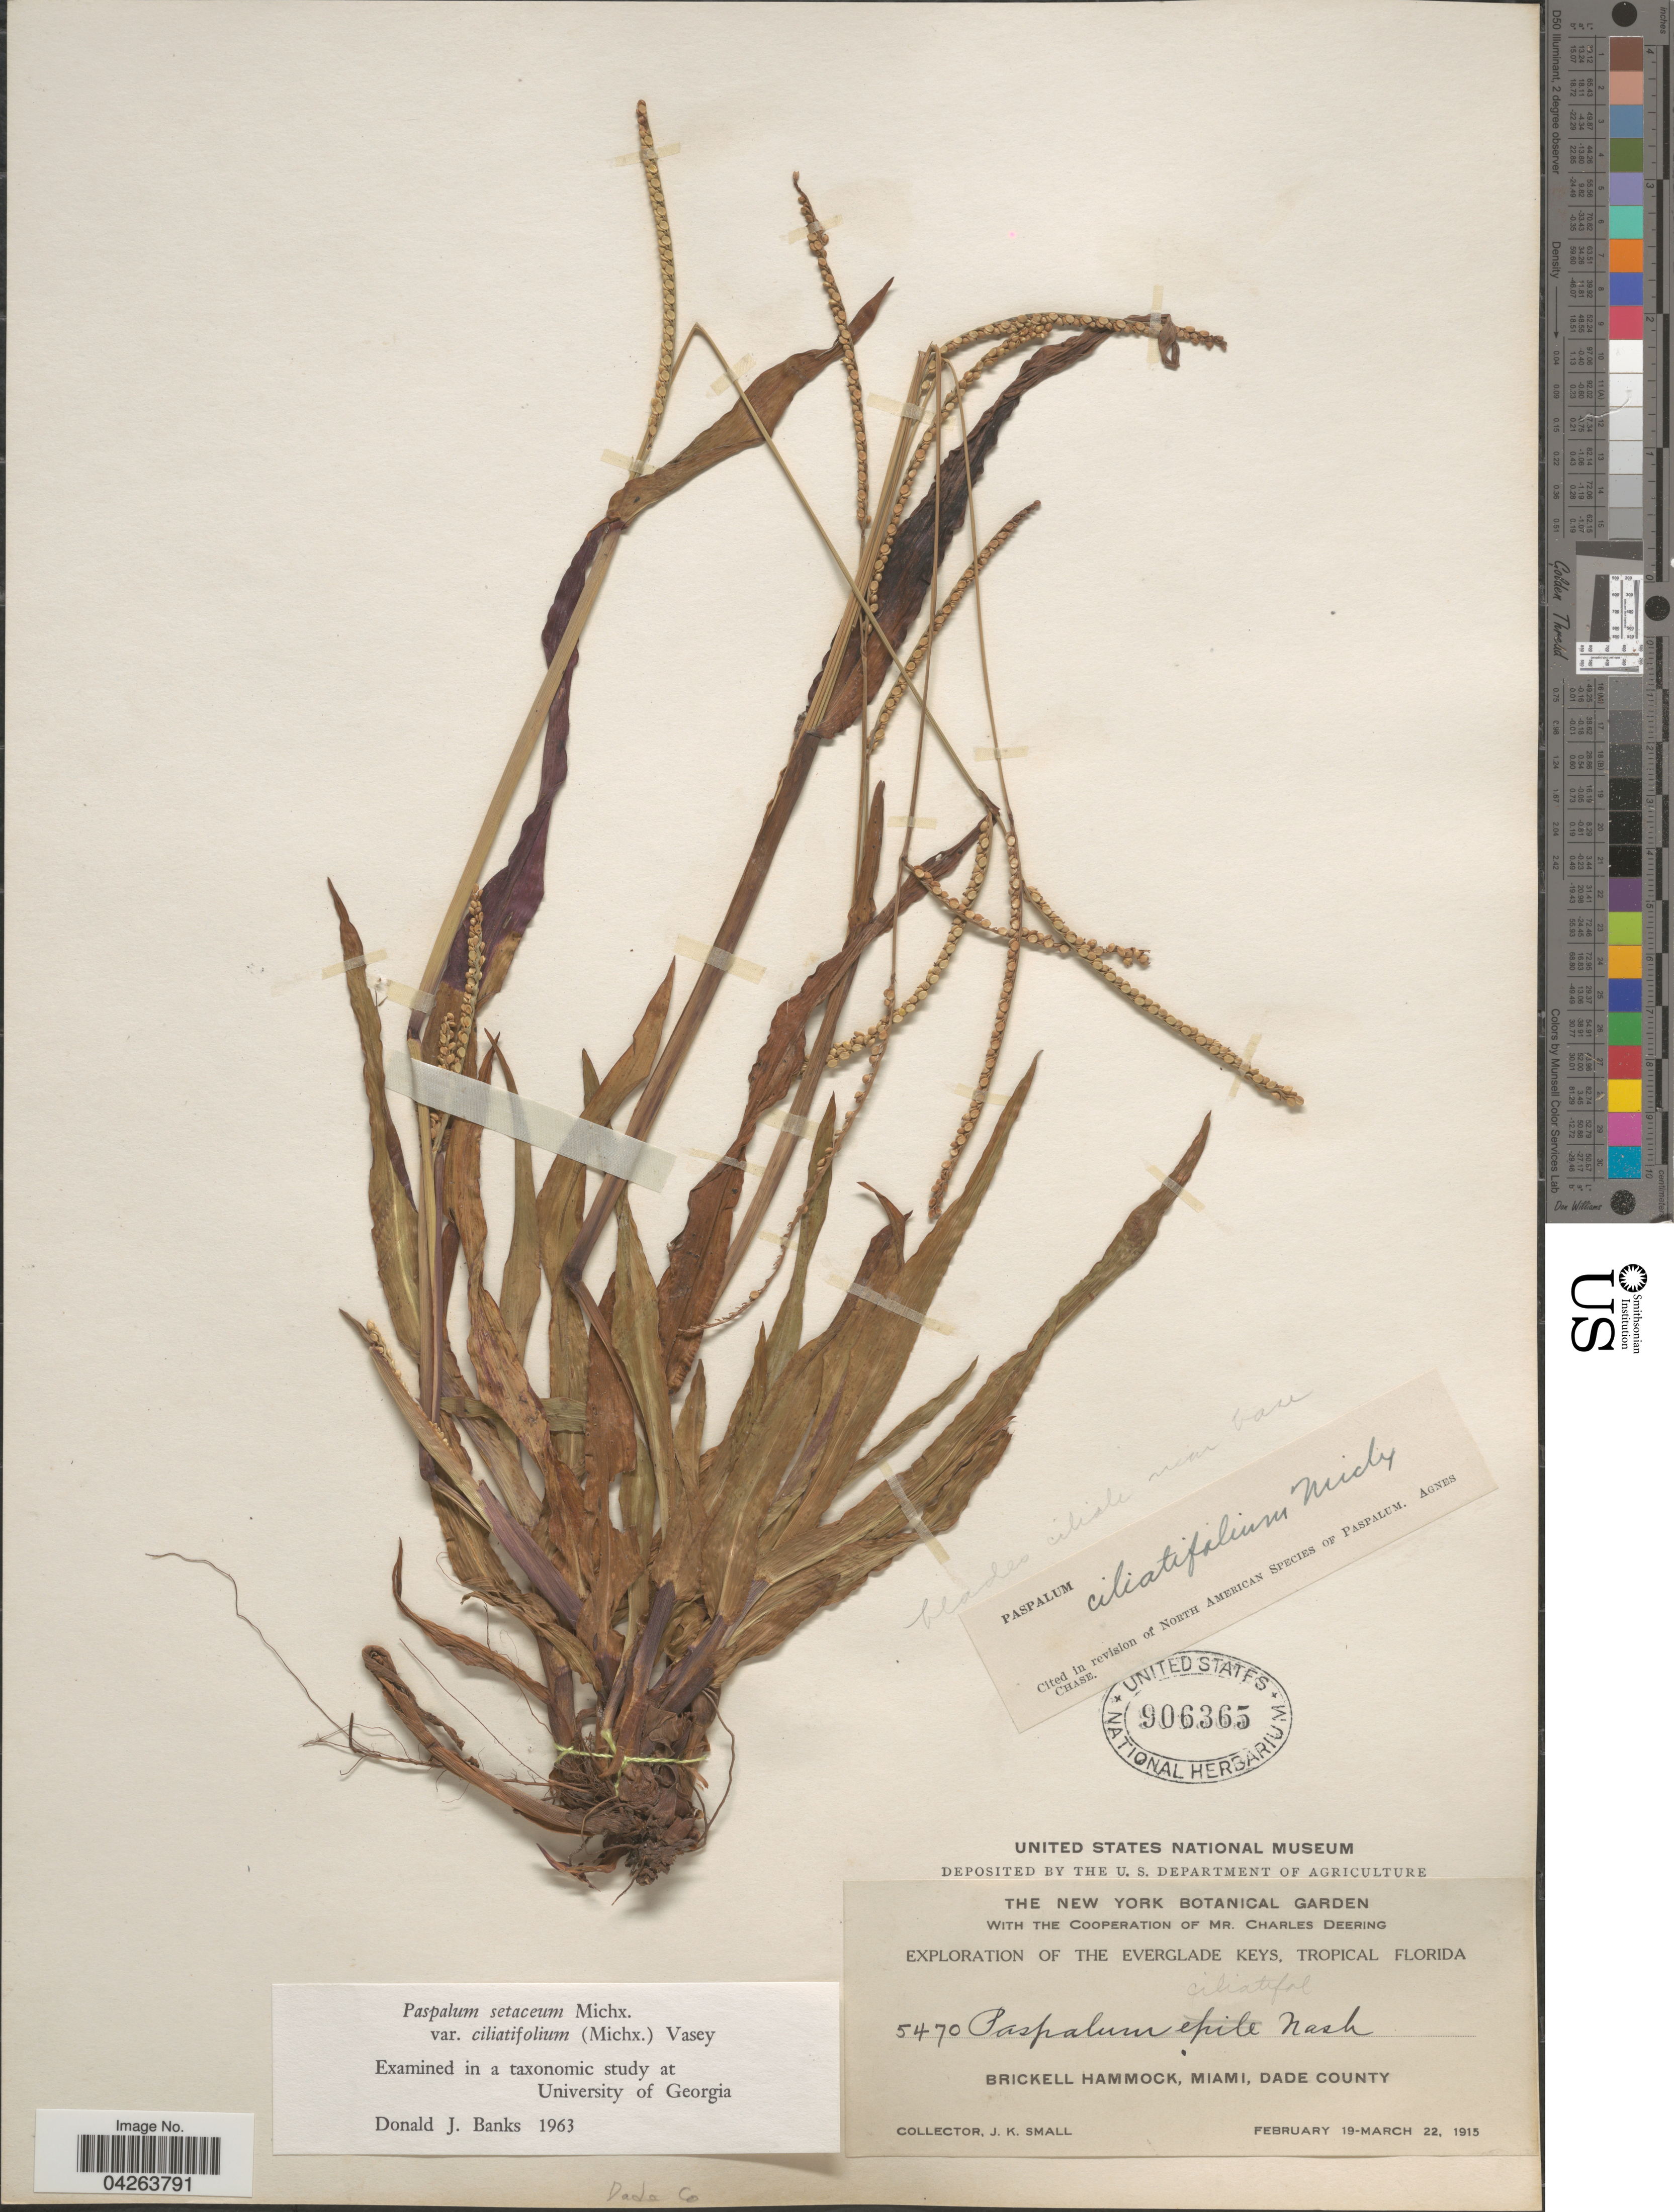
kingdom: Plantae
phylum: Tracheophyta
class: Liliopsida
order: Poales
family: Poaceae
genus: Paspalum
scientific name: Paspalum setaceum var. ciliatifolium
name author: (Michx.) Vasey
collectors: J. K. Small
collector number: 5470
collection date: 1915-02-19/1915-03-22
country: United States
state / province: Florida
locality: Exploration of the Everglade Keys, Tropical Florida. Brickell Hammock, Miami, Dade County.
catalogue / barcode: US 906365